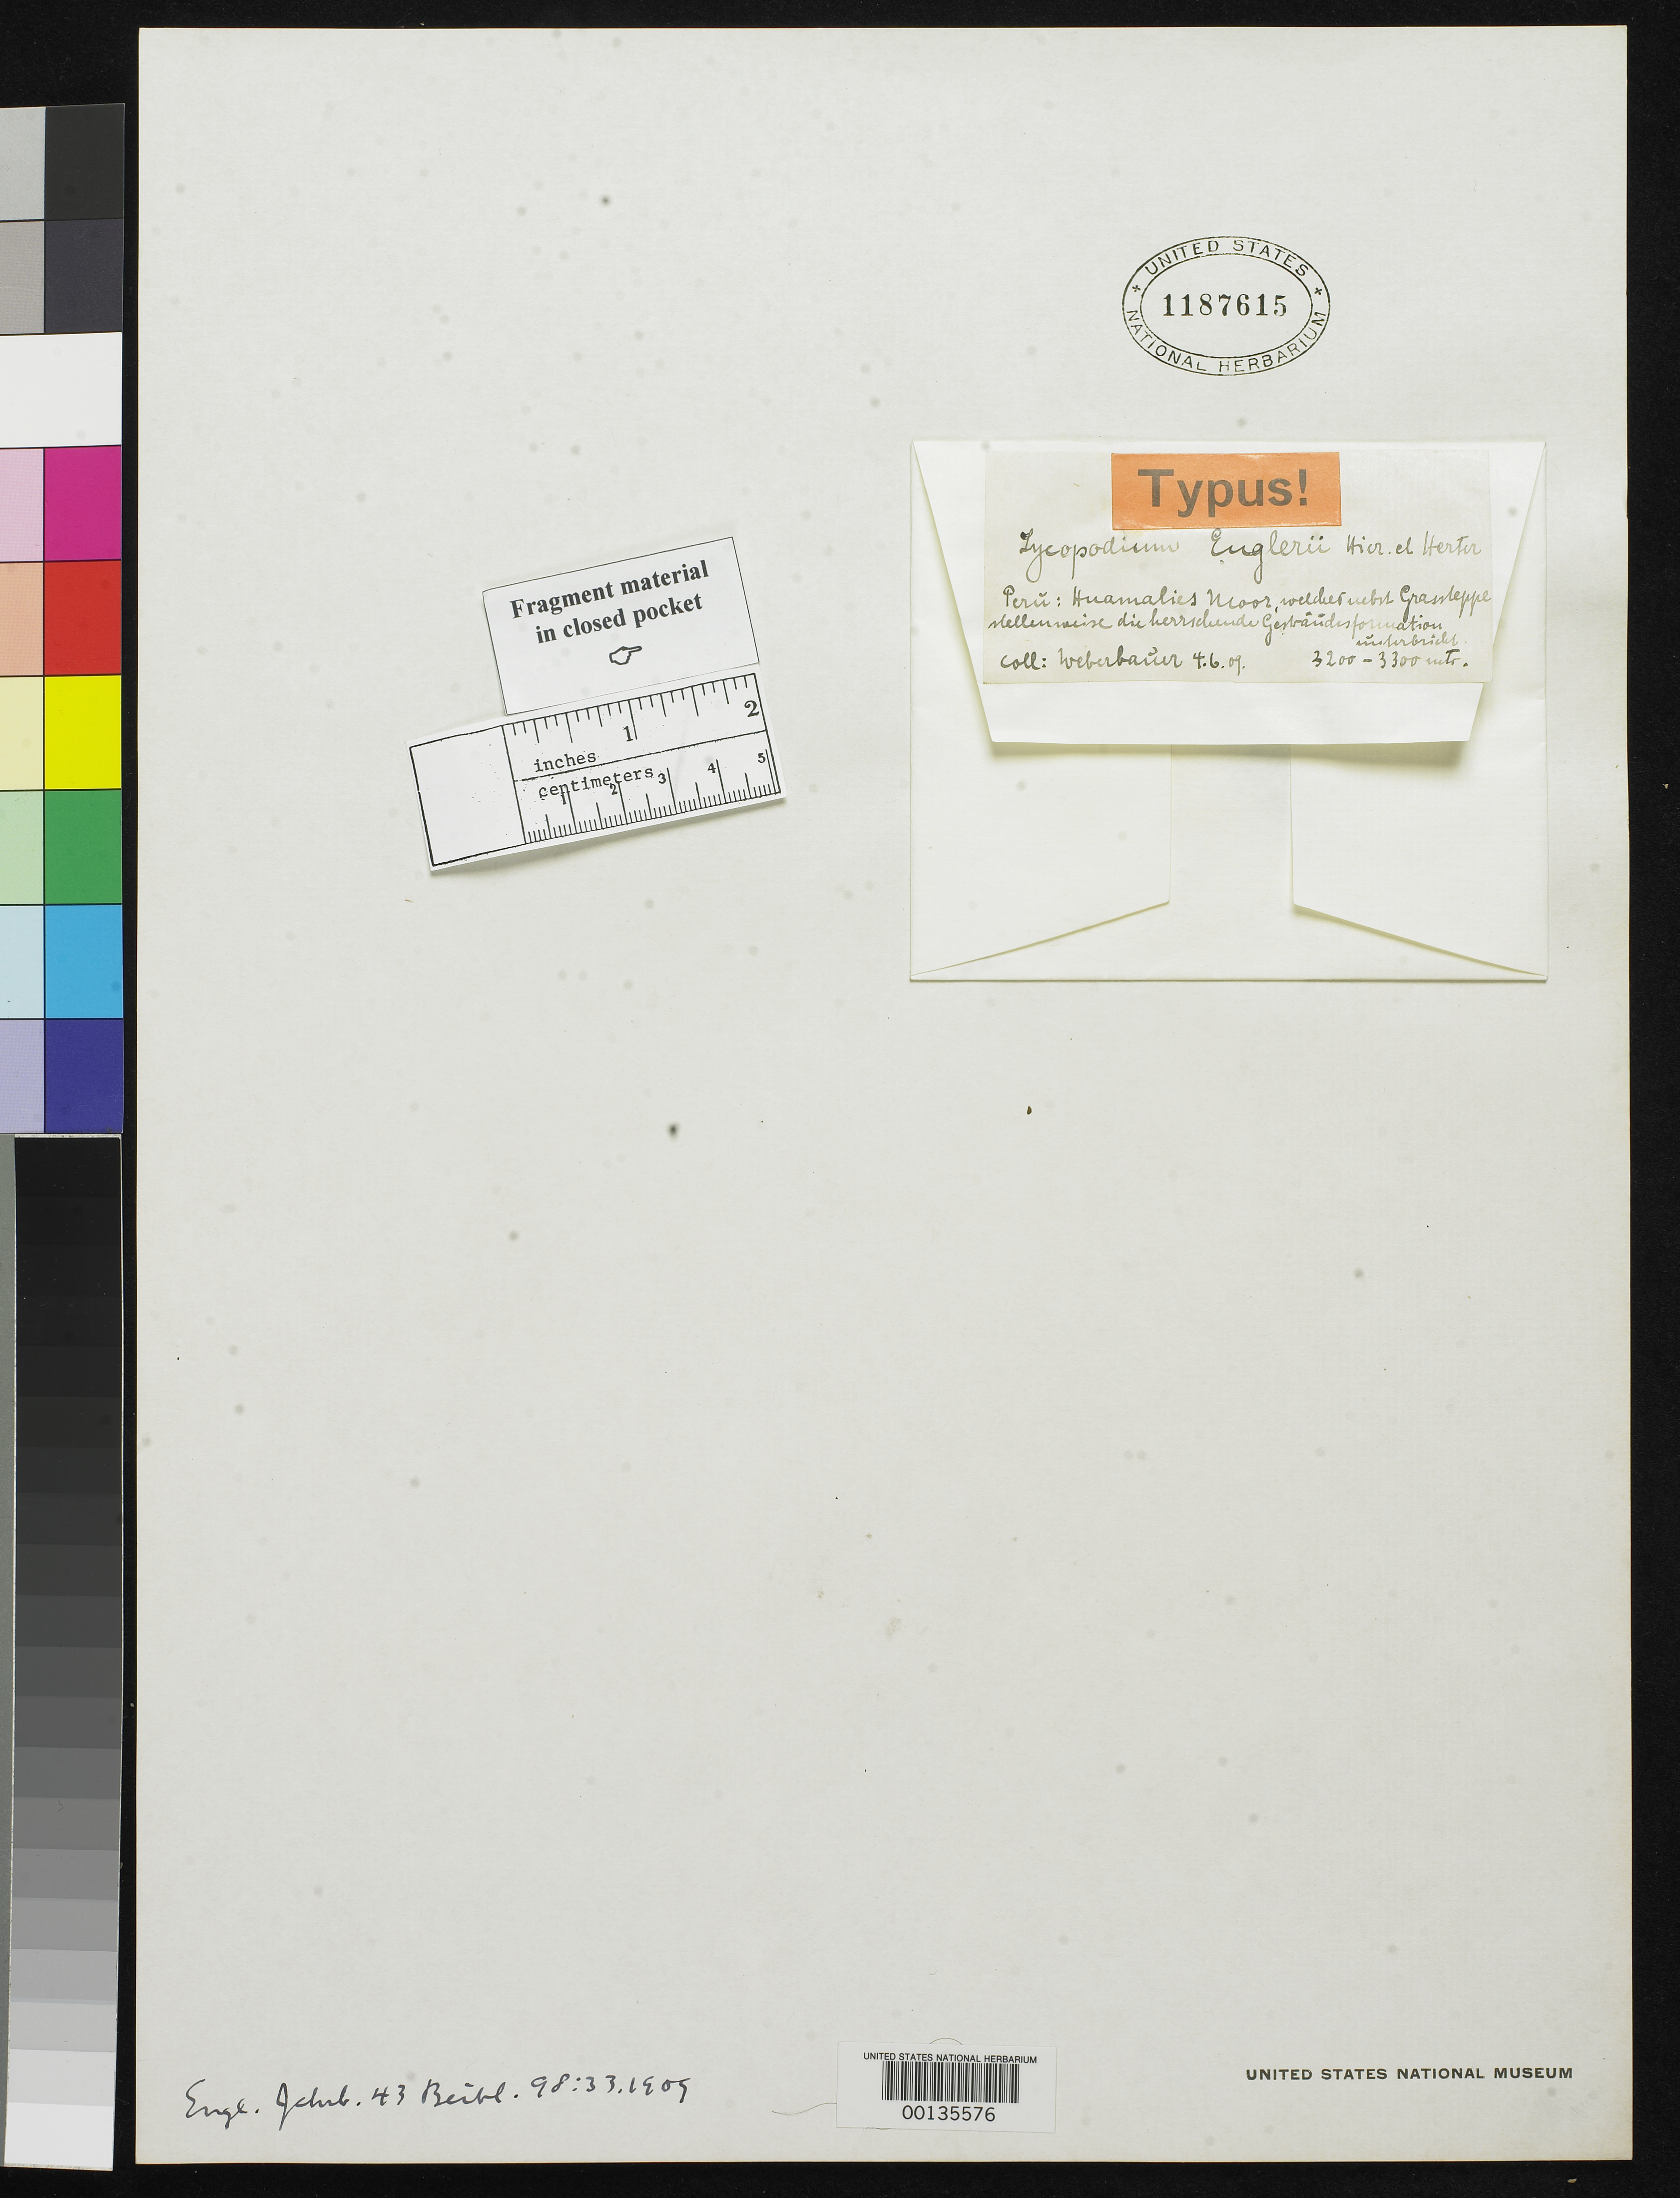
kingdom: Plantae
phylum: Tracheophyta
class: Lycopodiopsida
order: Lycopodiales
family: Lycopodiaceae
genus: Lycopodium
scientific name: Lycopodium engleri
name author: Hieron. & Herter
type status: Isotype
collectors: A. Weberbauer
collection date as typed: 06 Apr 1909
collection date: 1909-04-06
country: Peru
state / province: Huánuco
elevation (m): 3200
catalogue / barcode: US 1187615